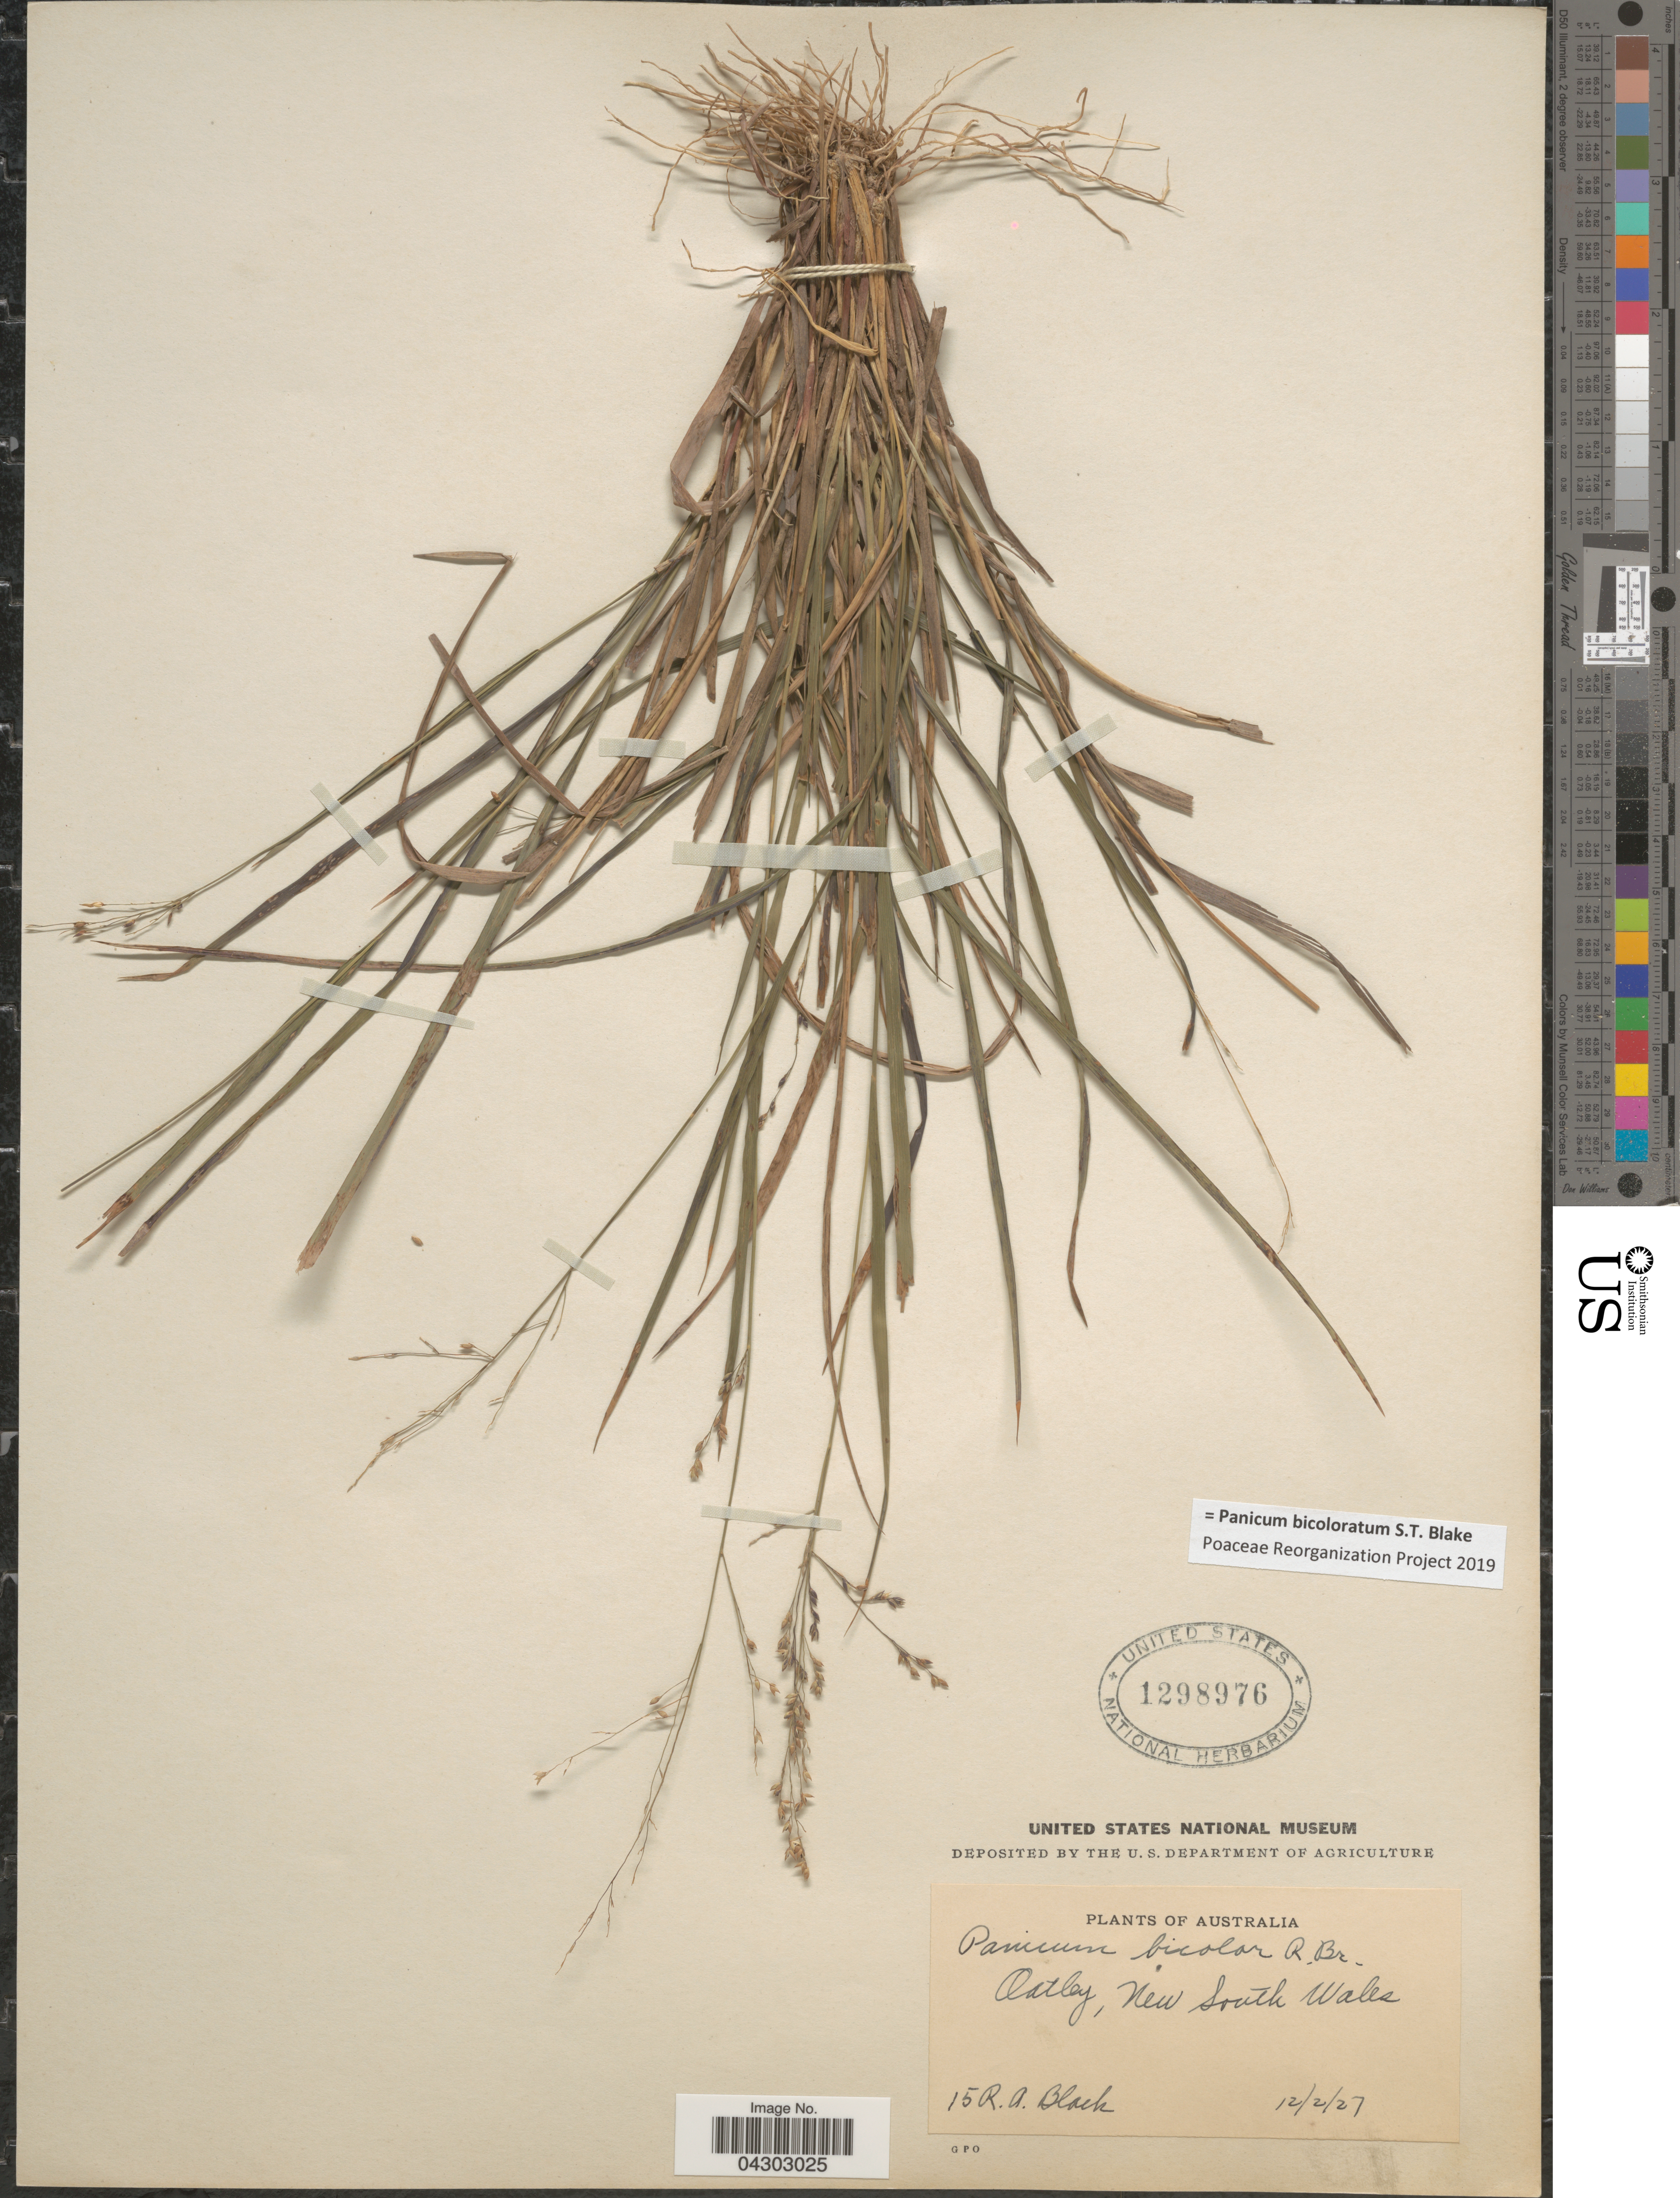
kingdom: Plantae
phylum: Tracheophyta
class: Liliopsida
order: Poales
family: Poaceae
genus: Panicum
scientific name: Panicum bicoloratum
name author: S.T. Blake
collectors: R. A. Black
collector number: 15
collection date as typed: Transcribed d/m/y: 12/2/27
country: Australia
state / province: New South Wales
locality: Oatley.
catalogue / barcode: US 1298976